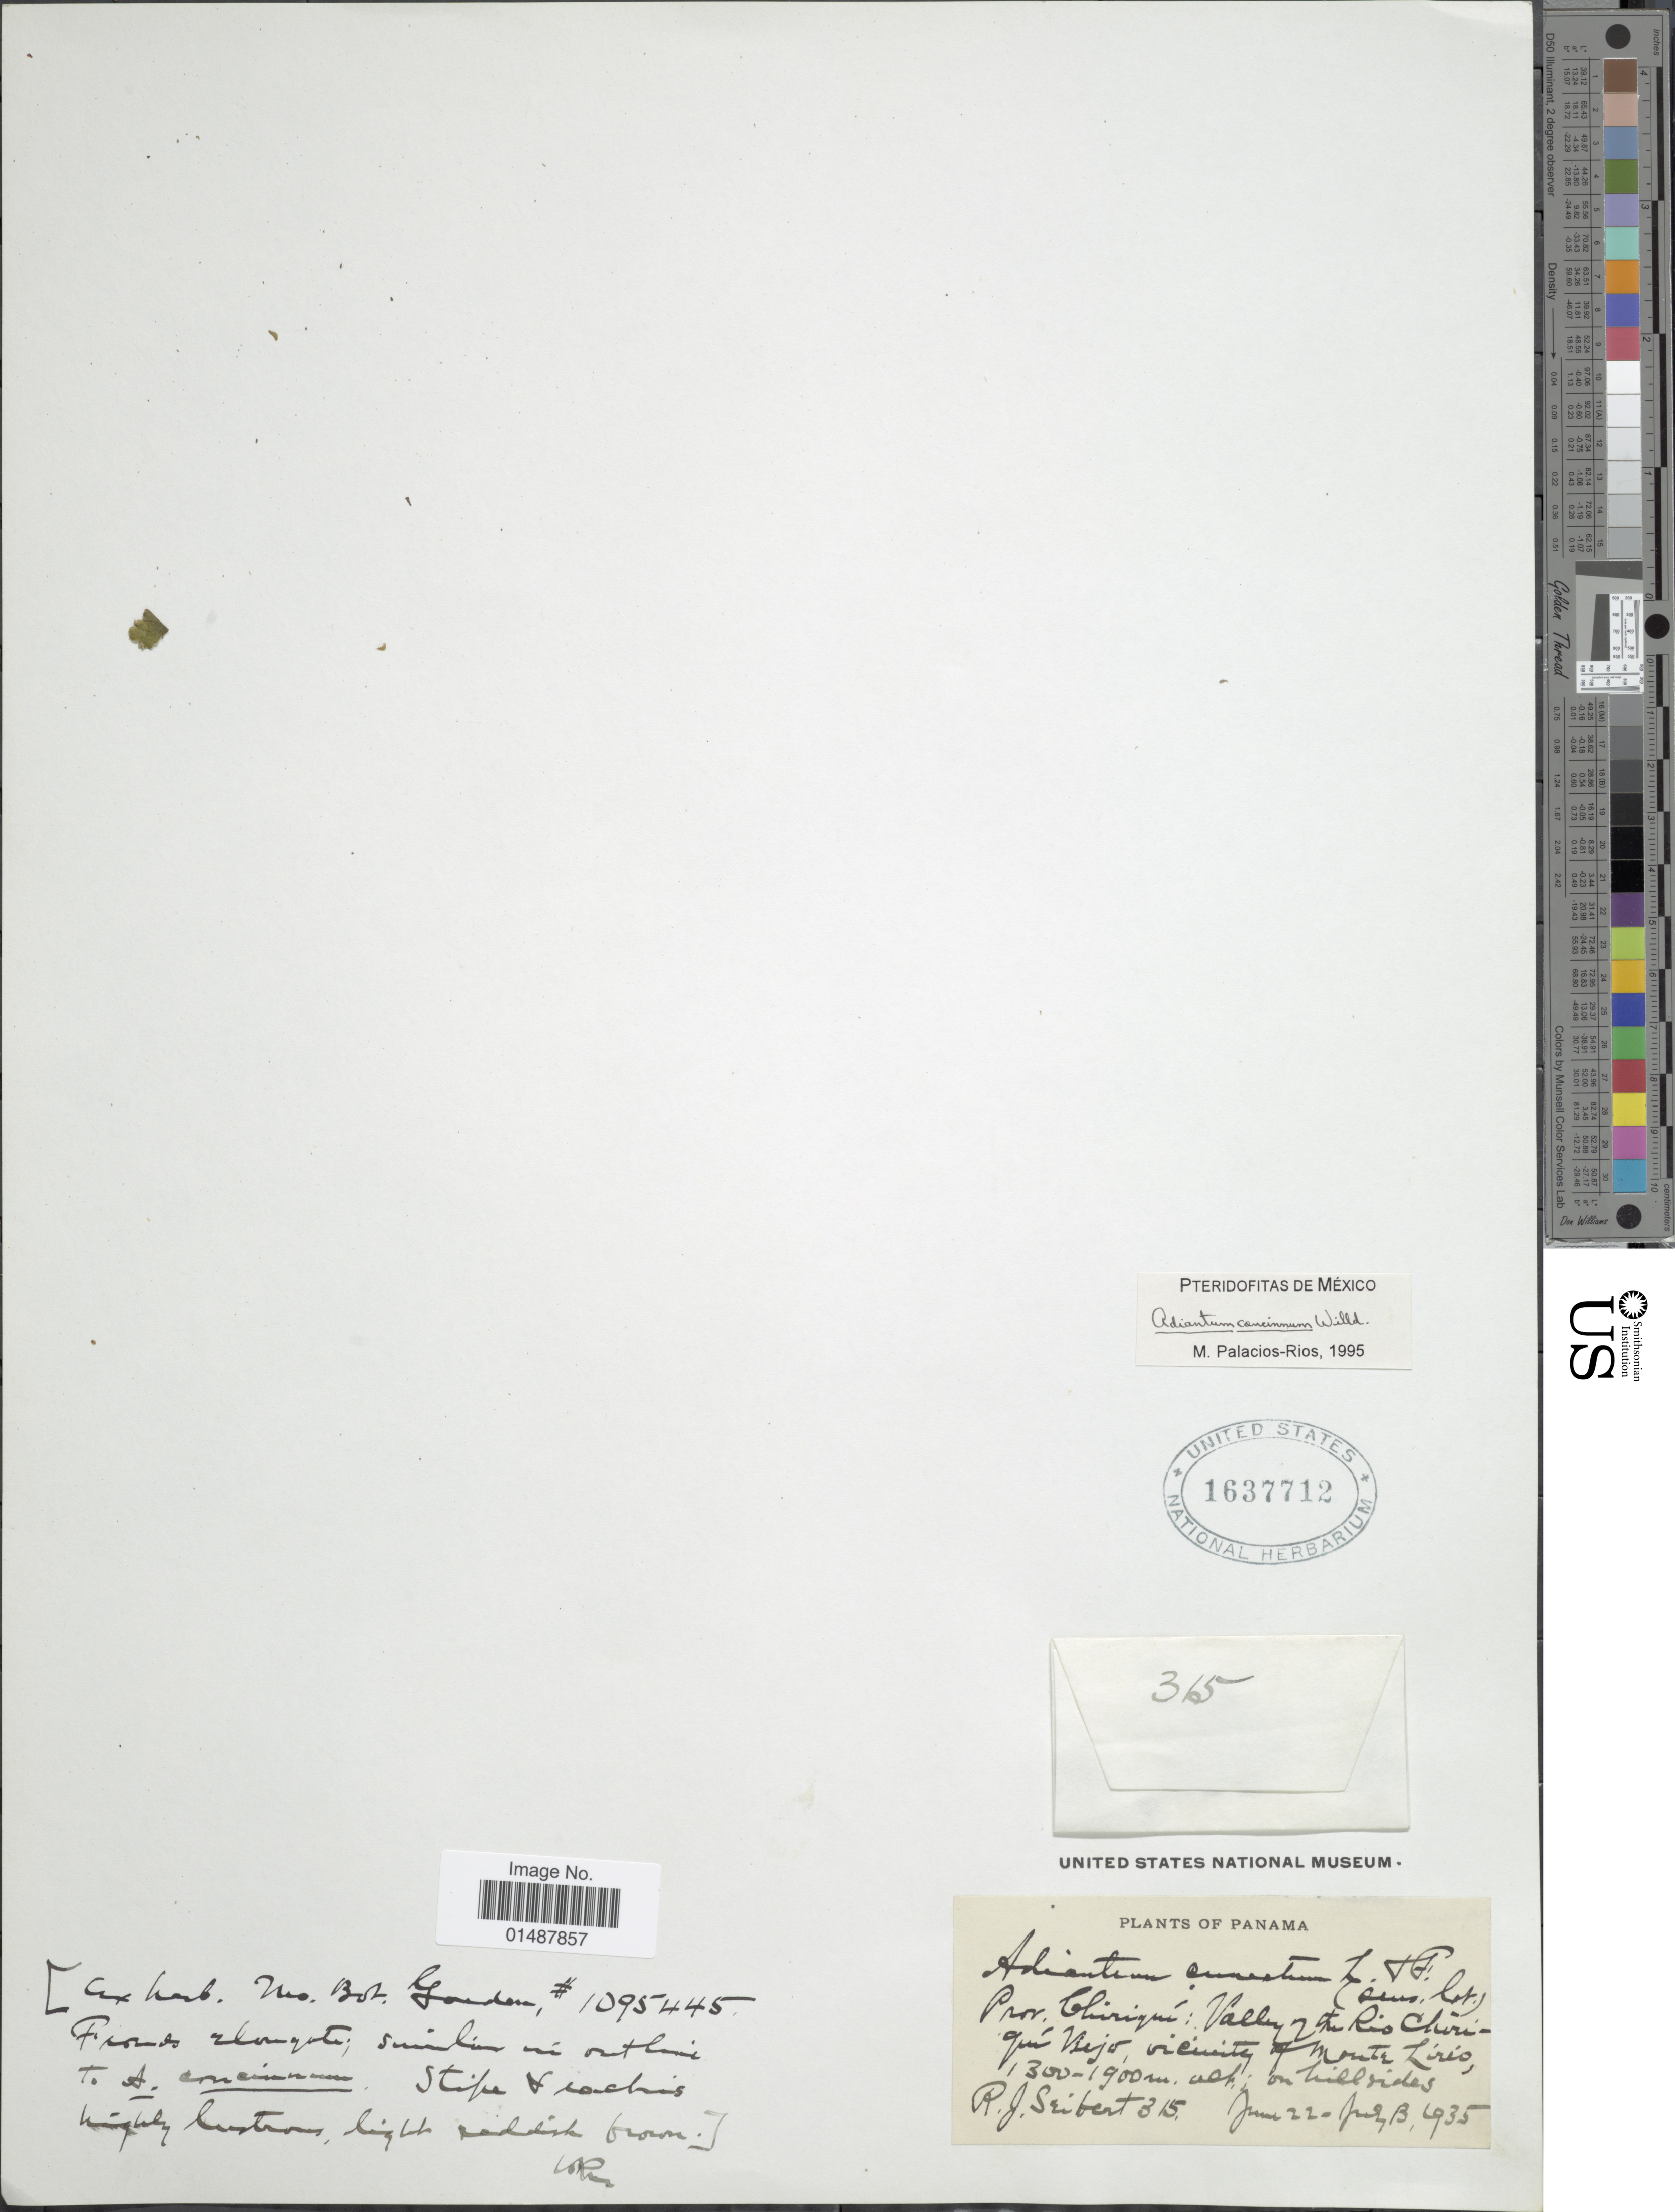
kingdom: Plantae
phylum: Tracheophyta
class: Polypodiopsida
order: Polypodiales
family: Pteridaceae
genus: Adiantum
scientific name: Adiantum concinnum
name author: Humb. & Bonpl. ex Willd.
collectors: R. J. Seibert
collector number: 315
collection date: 1935-06-22/1935-07-13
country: Panama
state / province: Chiriqui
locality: Valley of the Rio Chiriqui viejo, vicinity of Monte Lirio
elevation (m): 1300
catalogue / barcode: US 1637712